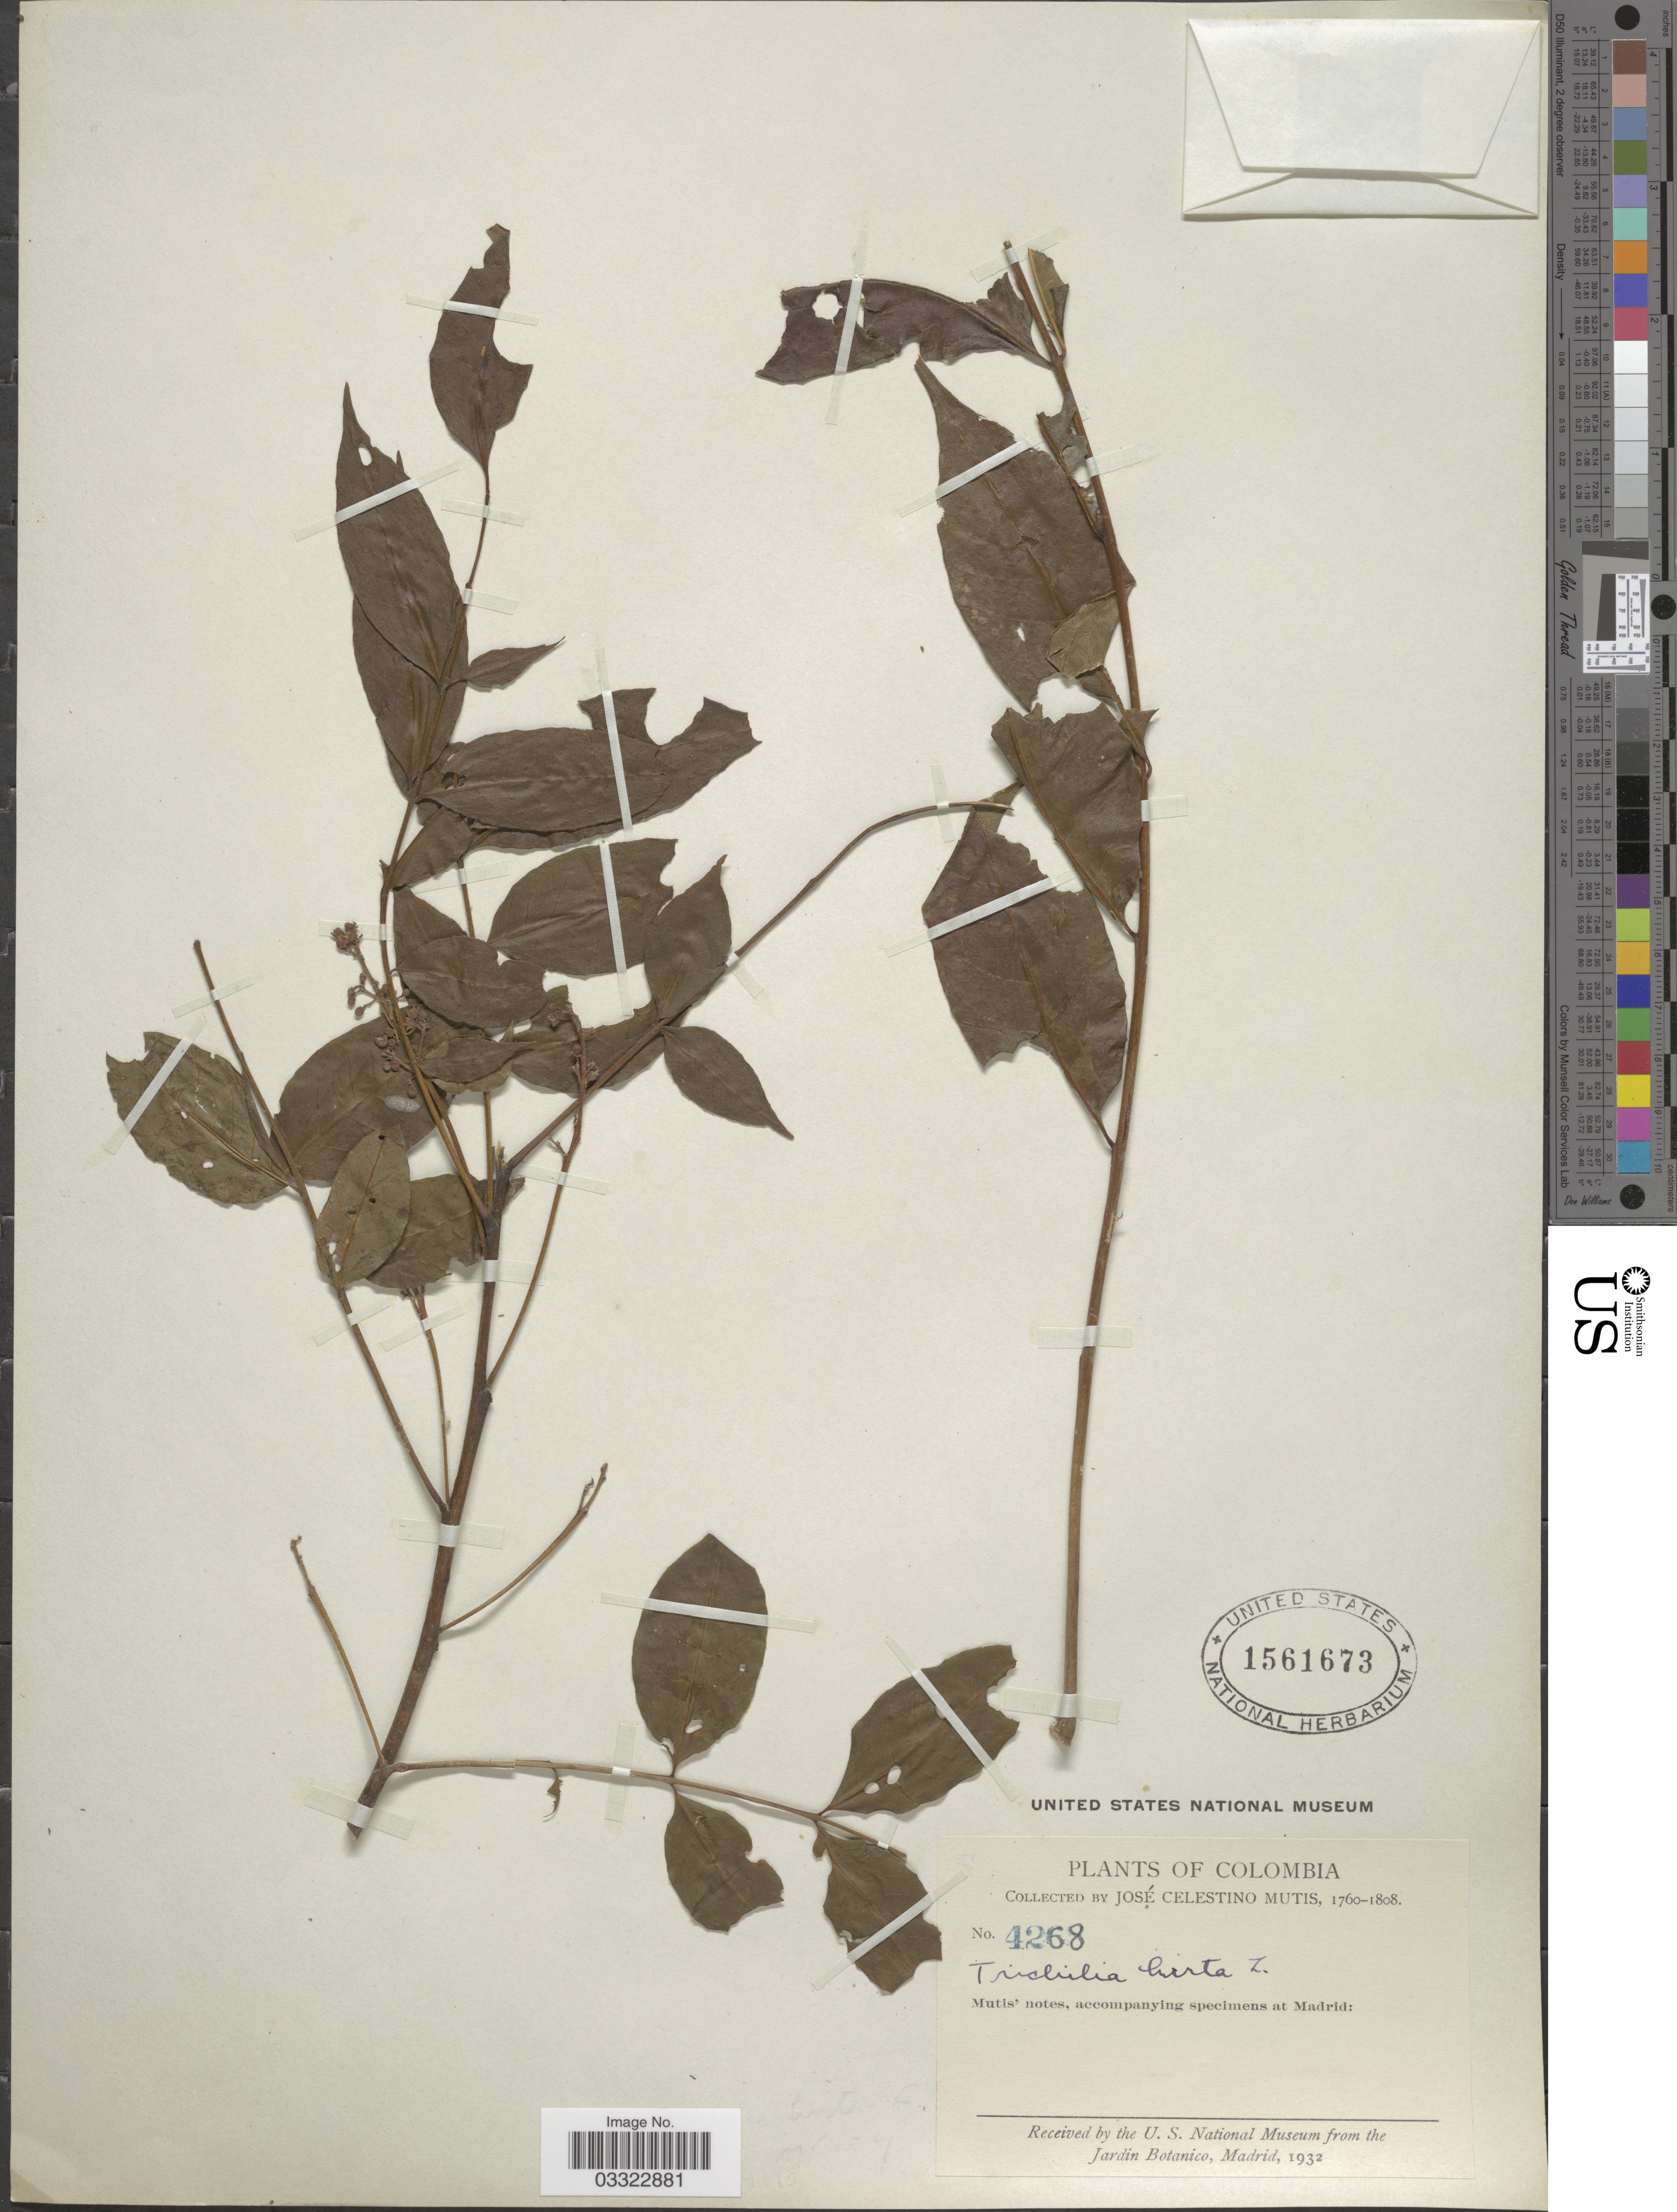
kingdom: Plantae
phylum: Tracheophyta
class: Magnoliopsida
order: Sapindales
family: Meliaceae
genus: Trichilia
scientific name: Trichilia hirta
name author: L.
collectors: J. C. B. Mutis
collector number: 4268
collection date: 1760/1808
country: Colombia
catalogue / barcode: US 1561673